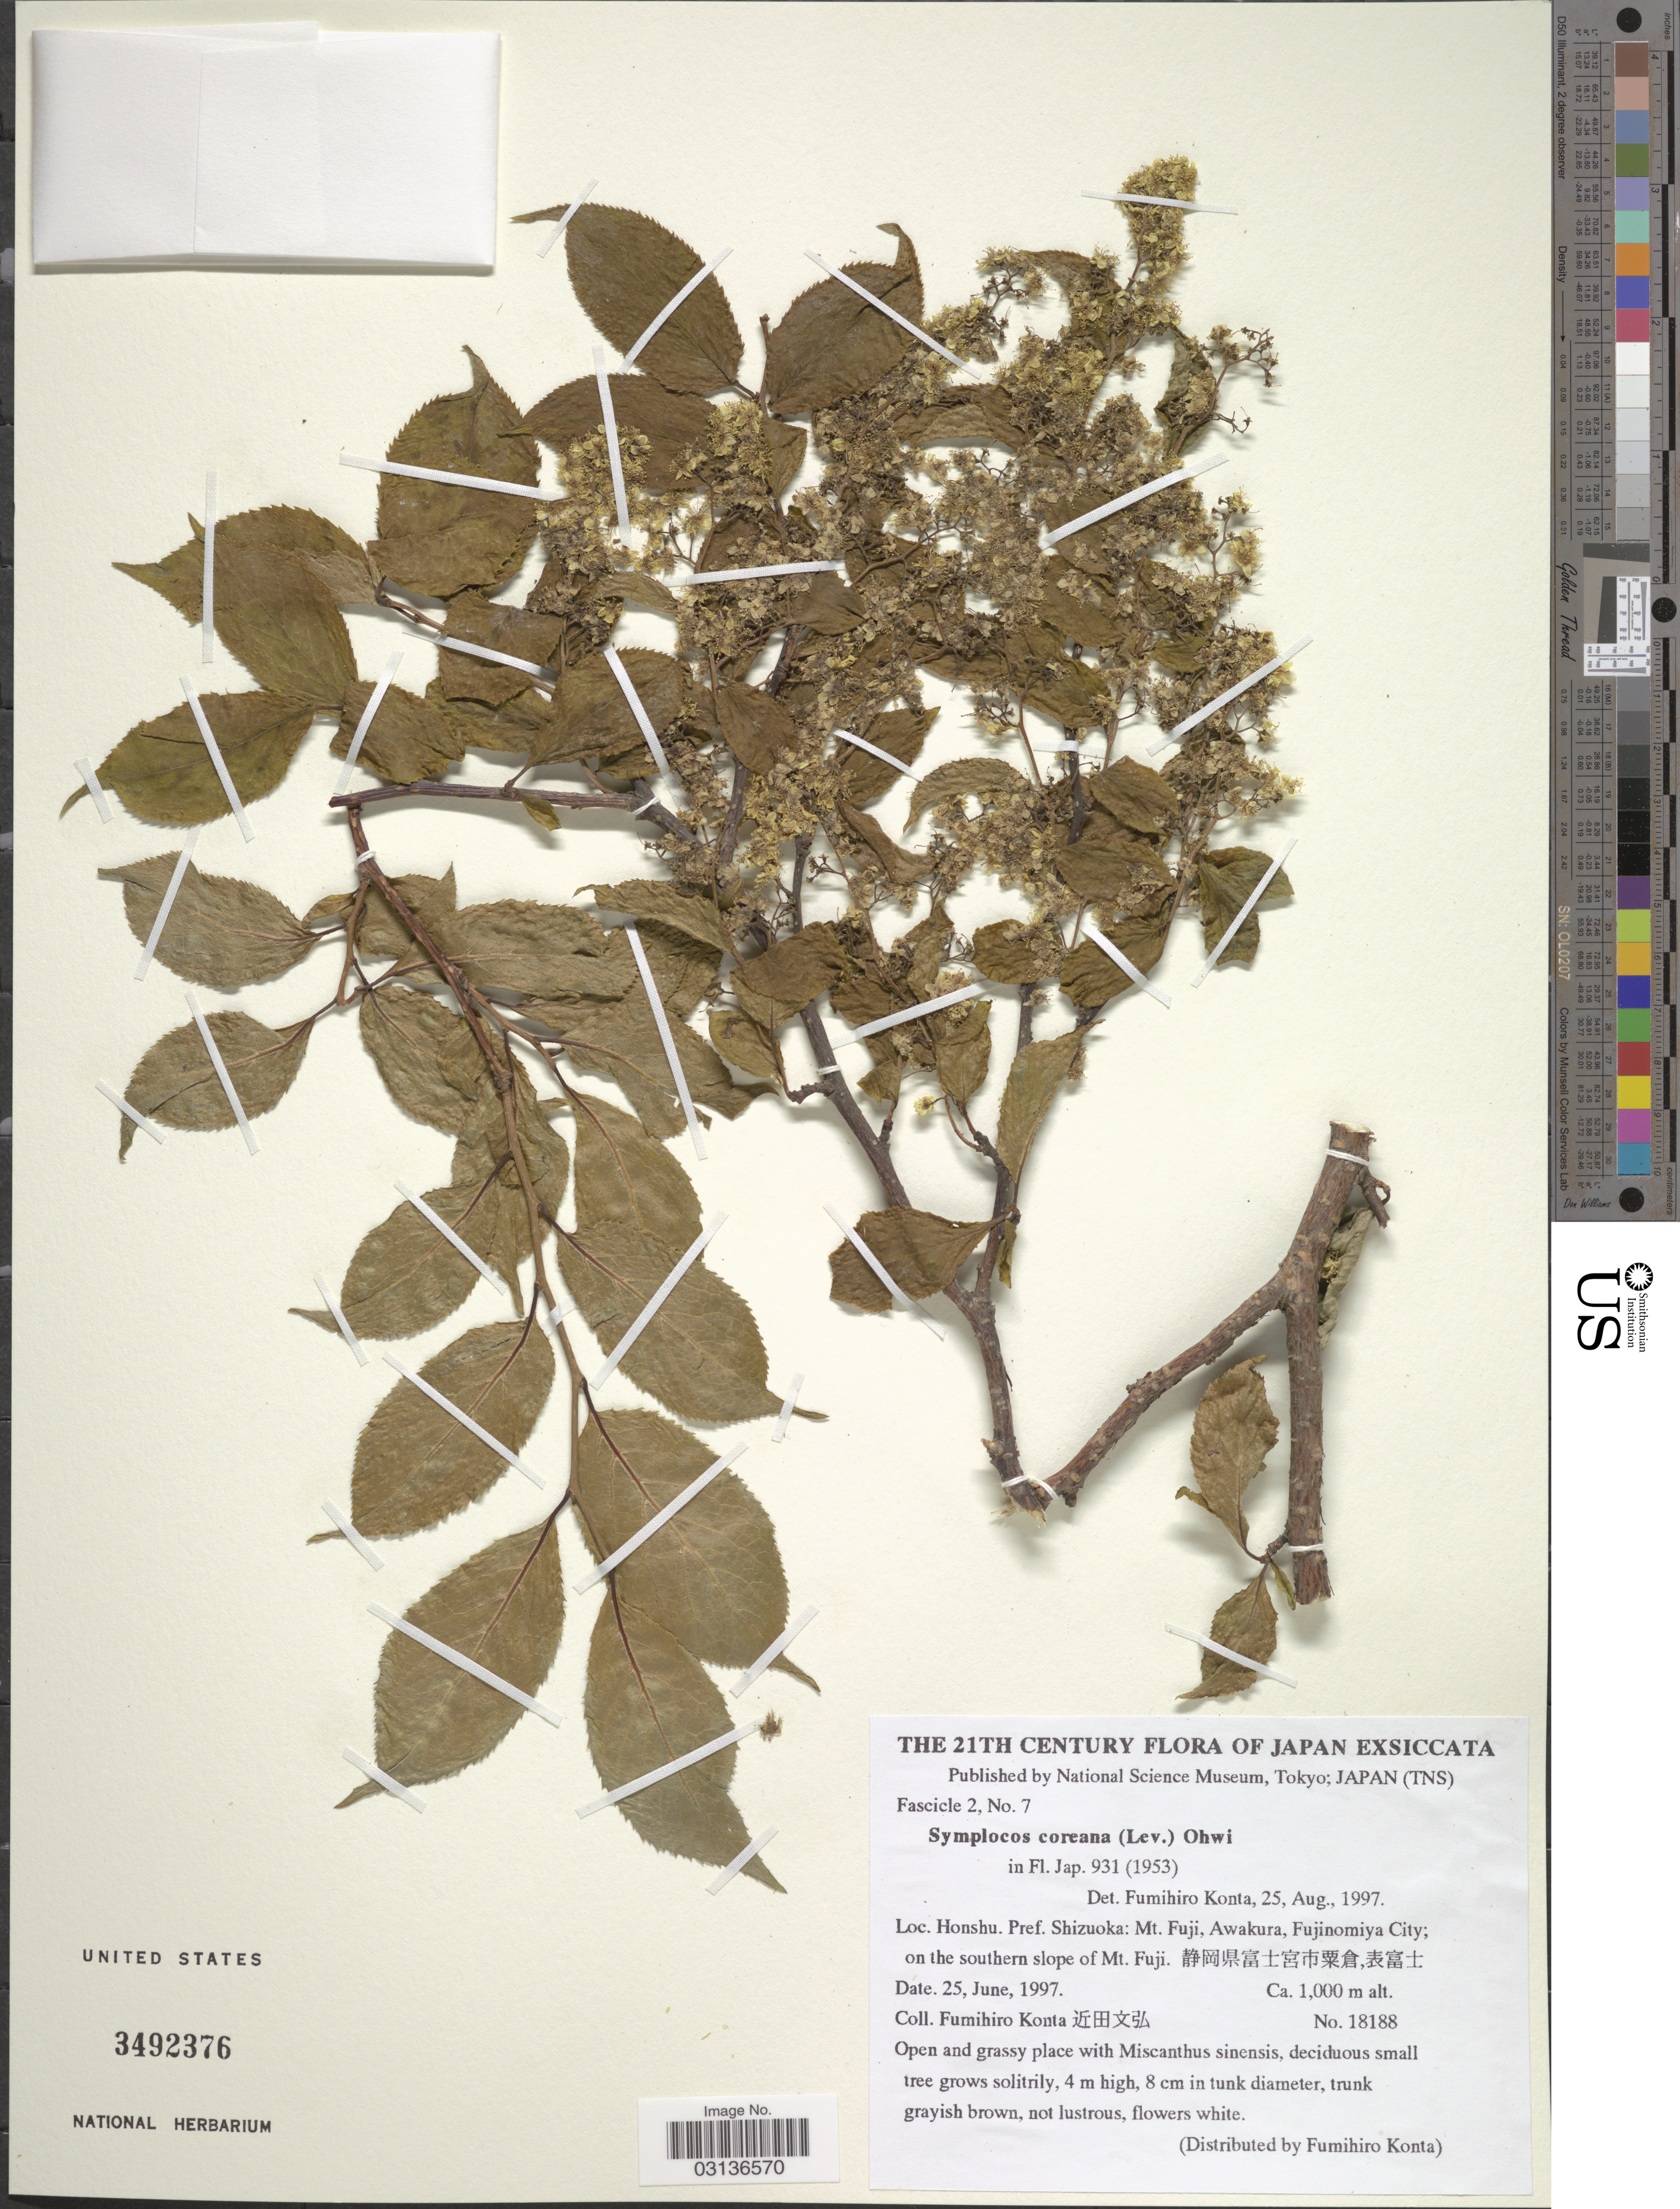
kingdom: Plantae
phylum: Tracheophyta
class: Magnoliopsida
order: Ericales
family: Symplocaceae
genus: Symplocos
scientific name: Symplocos coreana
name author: (H. Lév.) Ohwi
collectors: F. Konta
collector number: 18188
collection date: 1997-06-25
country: Japan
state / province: Sizuoka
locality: Honshu. Pref. Shizuoka: Mt. Fuji, Awakura, Fujinomiya City; on the southern slope of Mt. Fuji.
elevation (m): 1000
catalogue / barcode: US 3492376